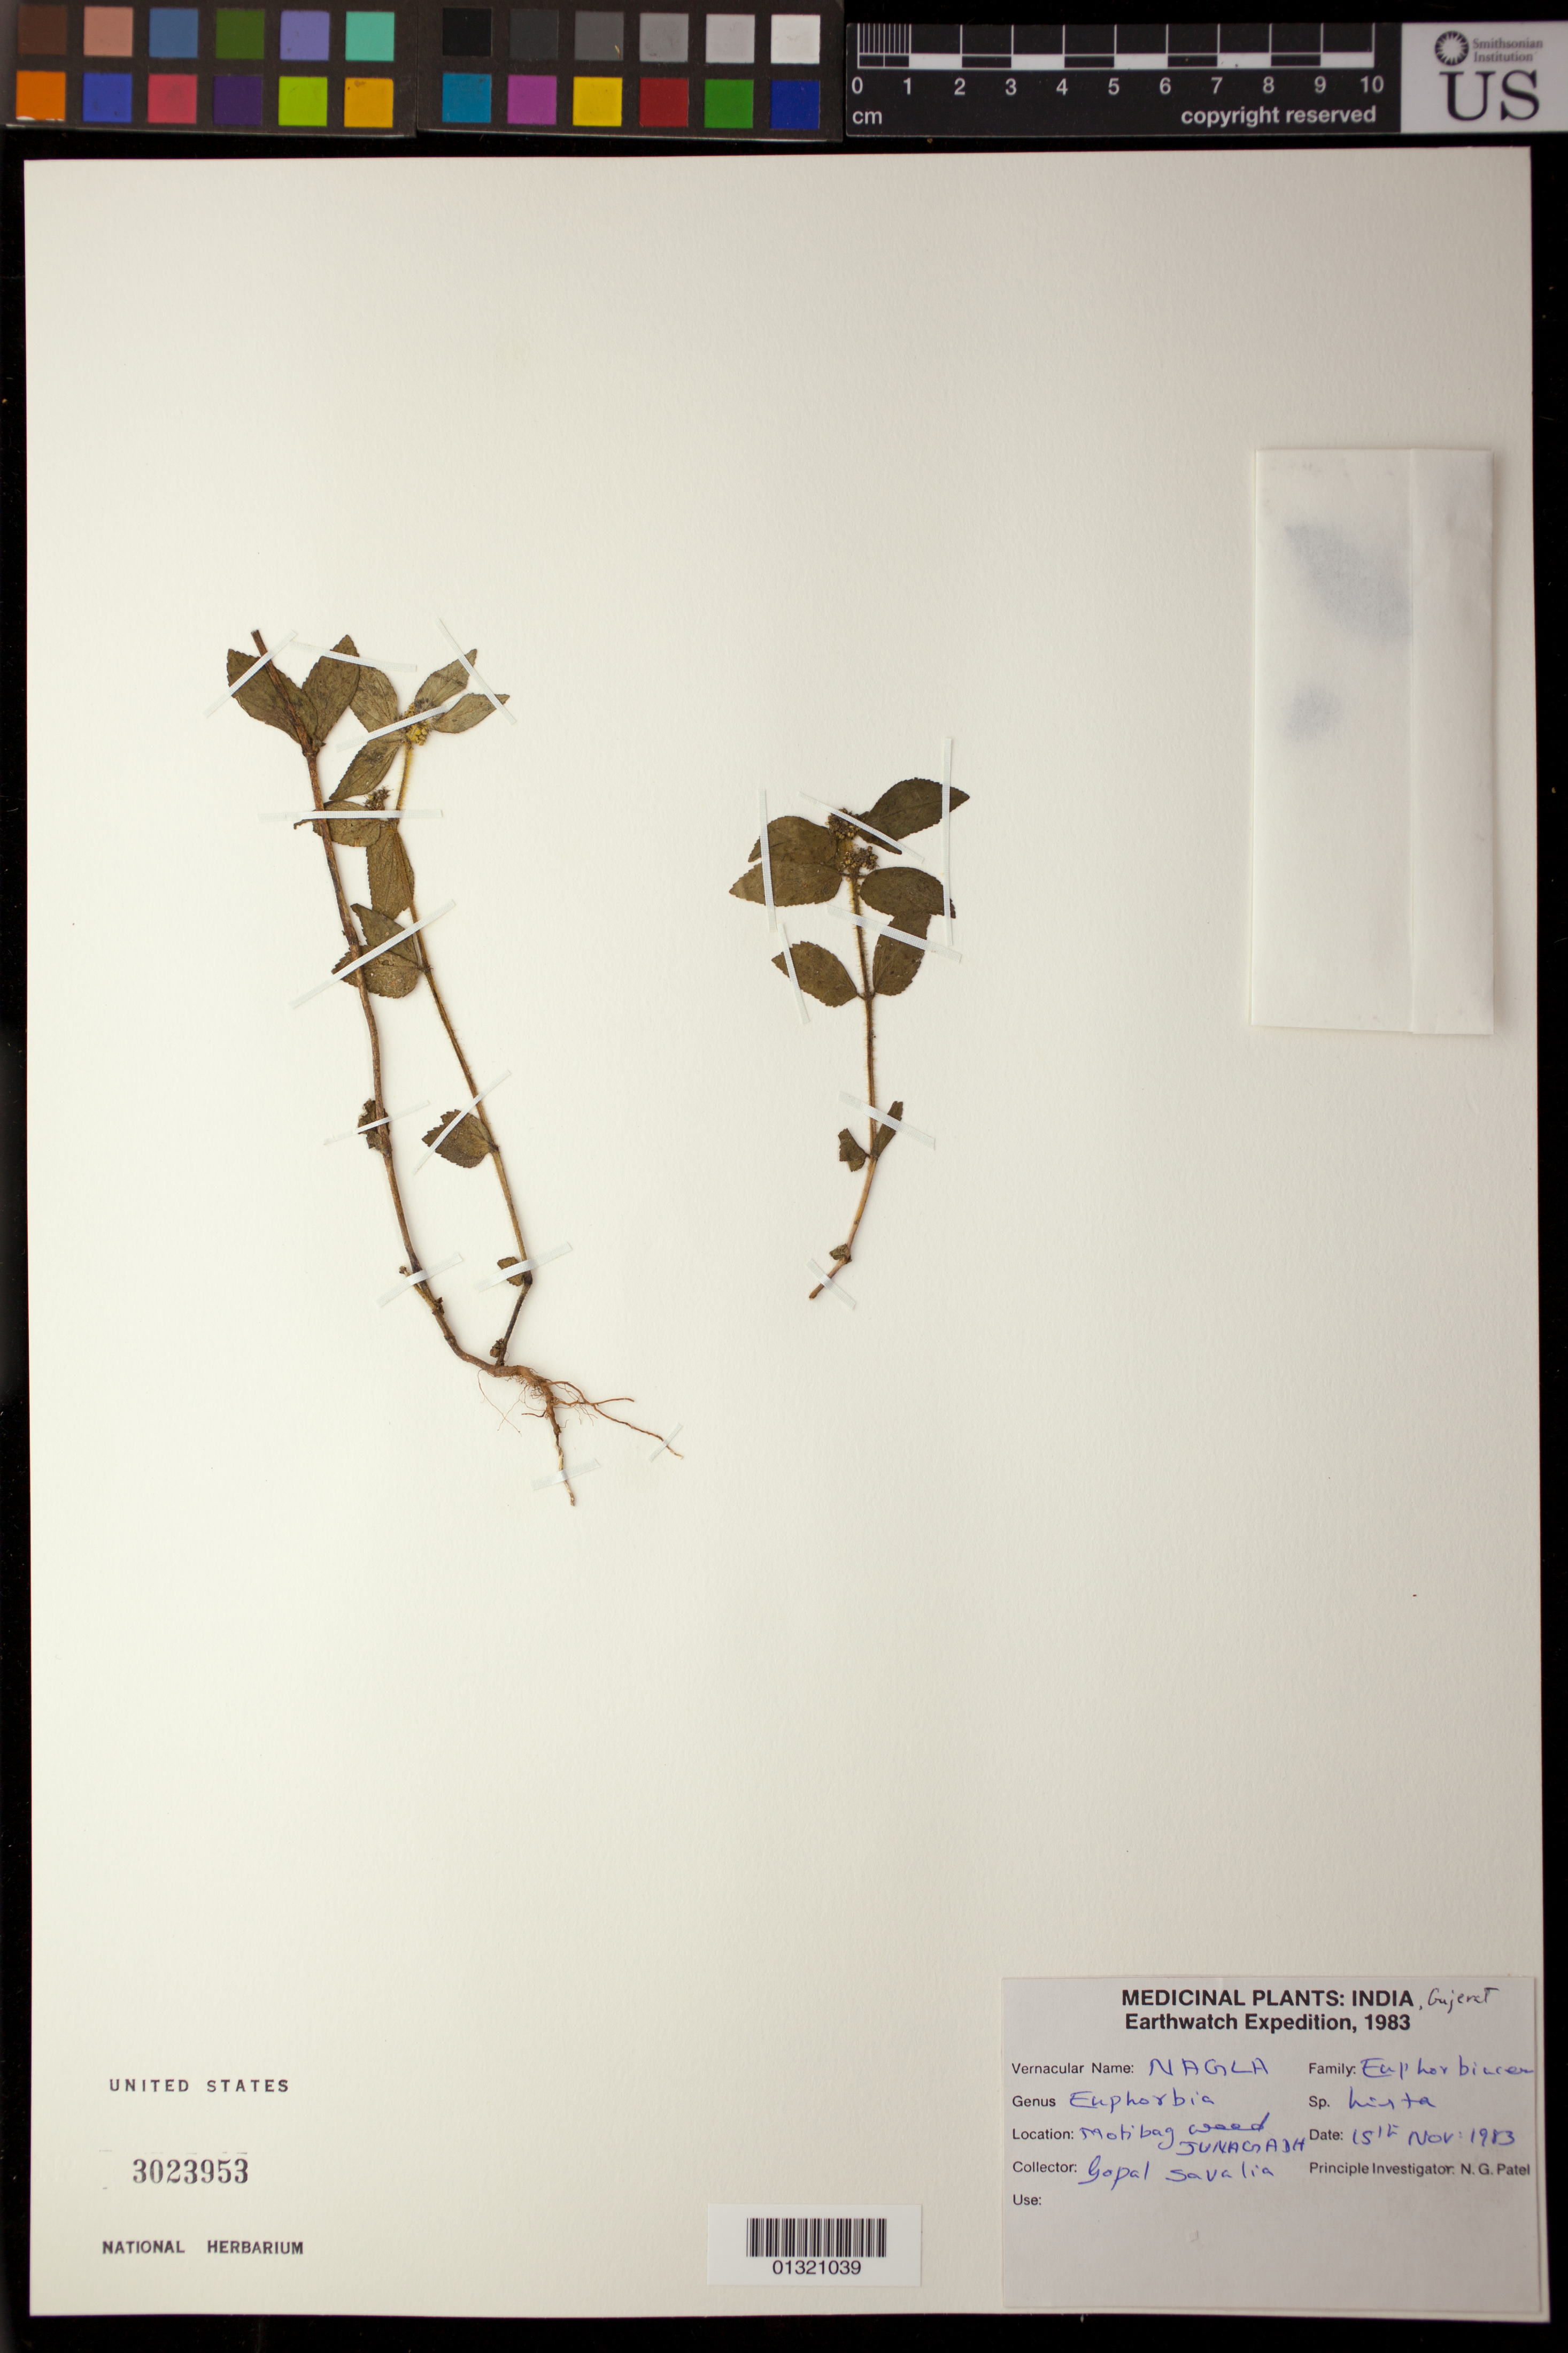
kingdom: Plantae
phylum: Tracheophyta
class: Magnoliopsida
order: Malpighiales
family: Euphorbiaceae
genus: Euphorbia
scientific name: Euphorbia hirta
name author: L.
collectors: G. Savalia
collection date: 1983-11-15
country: India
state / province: Gujarat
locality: Motibag wood Junagadh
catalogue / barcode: US 3023953